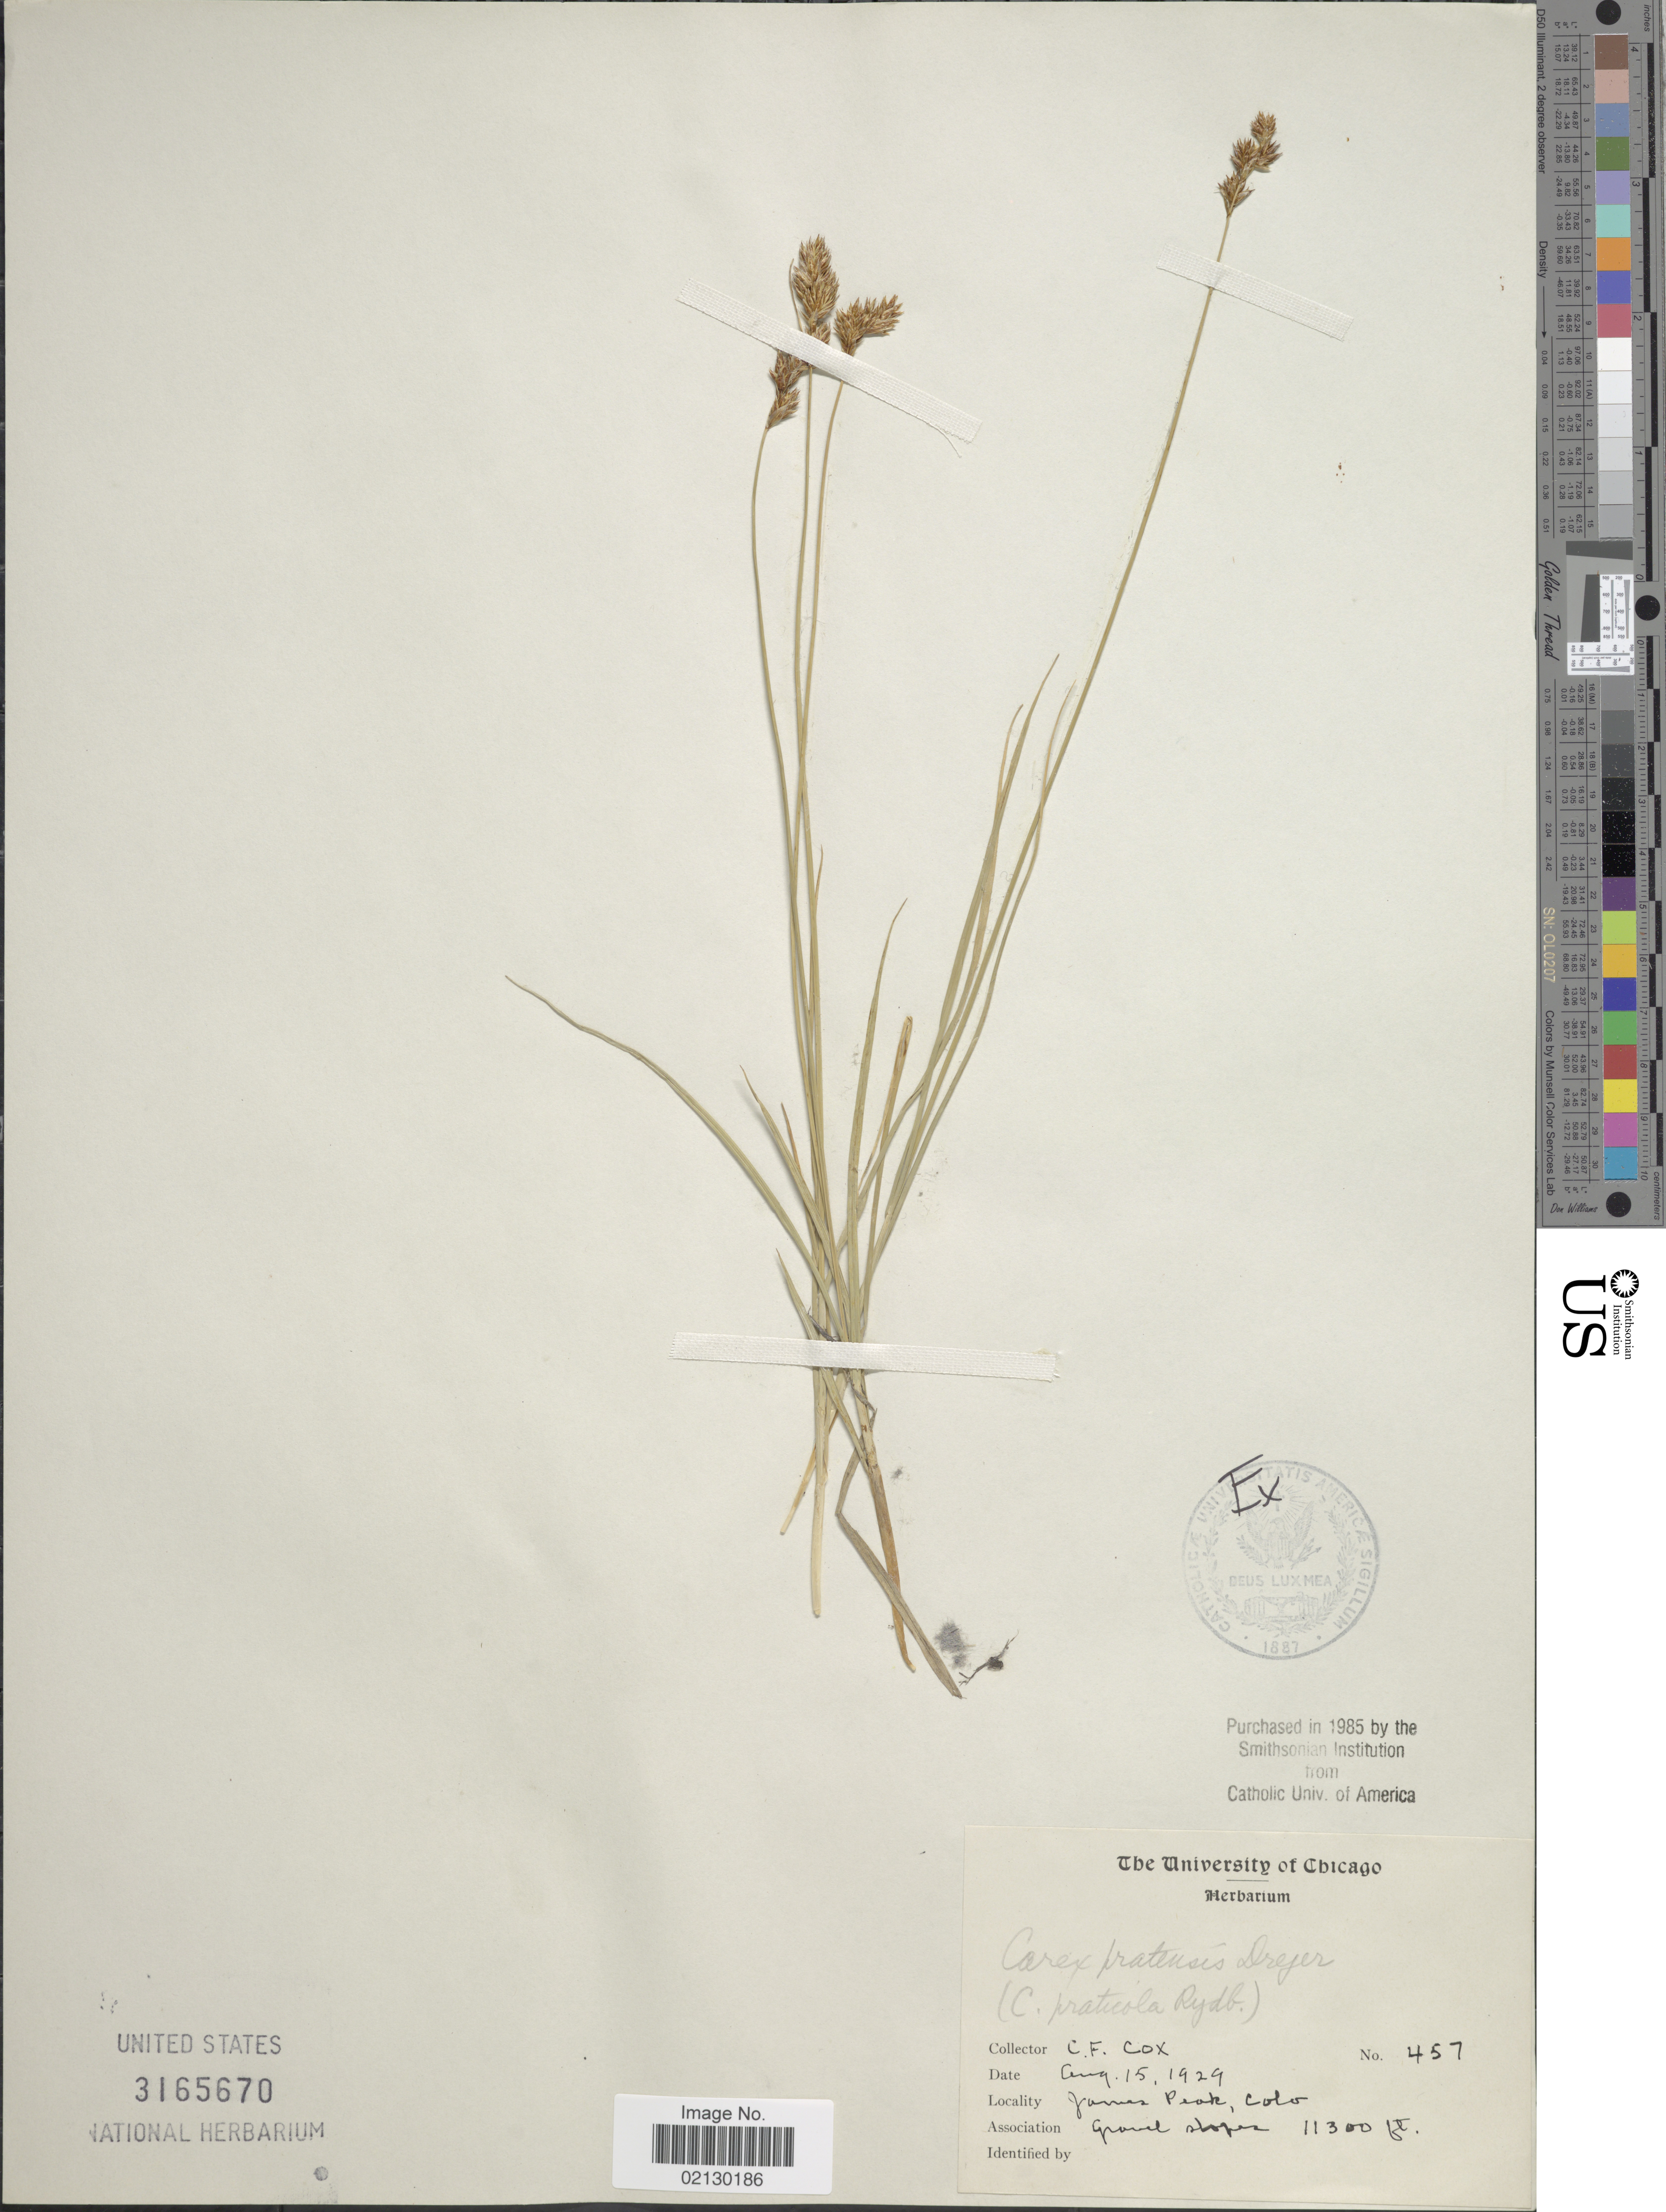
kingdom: Plantae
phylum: Tracheophyta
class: Liliopsida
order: Poales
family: Cyperaceae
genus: Carex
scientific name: Carex praticola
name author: Rydb.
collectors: C. Cox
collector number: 457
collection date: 1929-08-15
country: United States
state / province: Colorado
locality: James Peak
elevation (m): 3444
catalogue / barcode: US 3165670